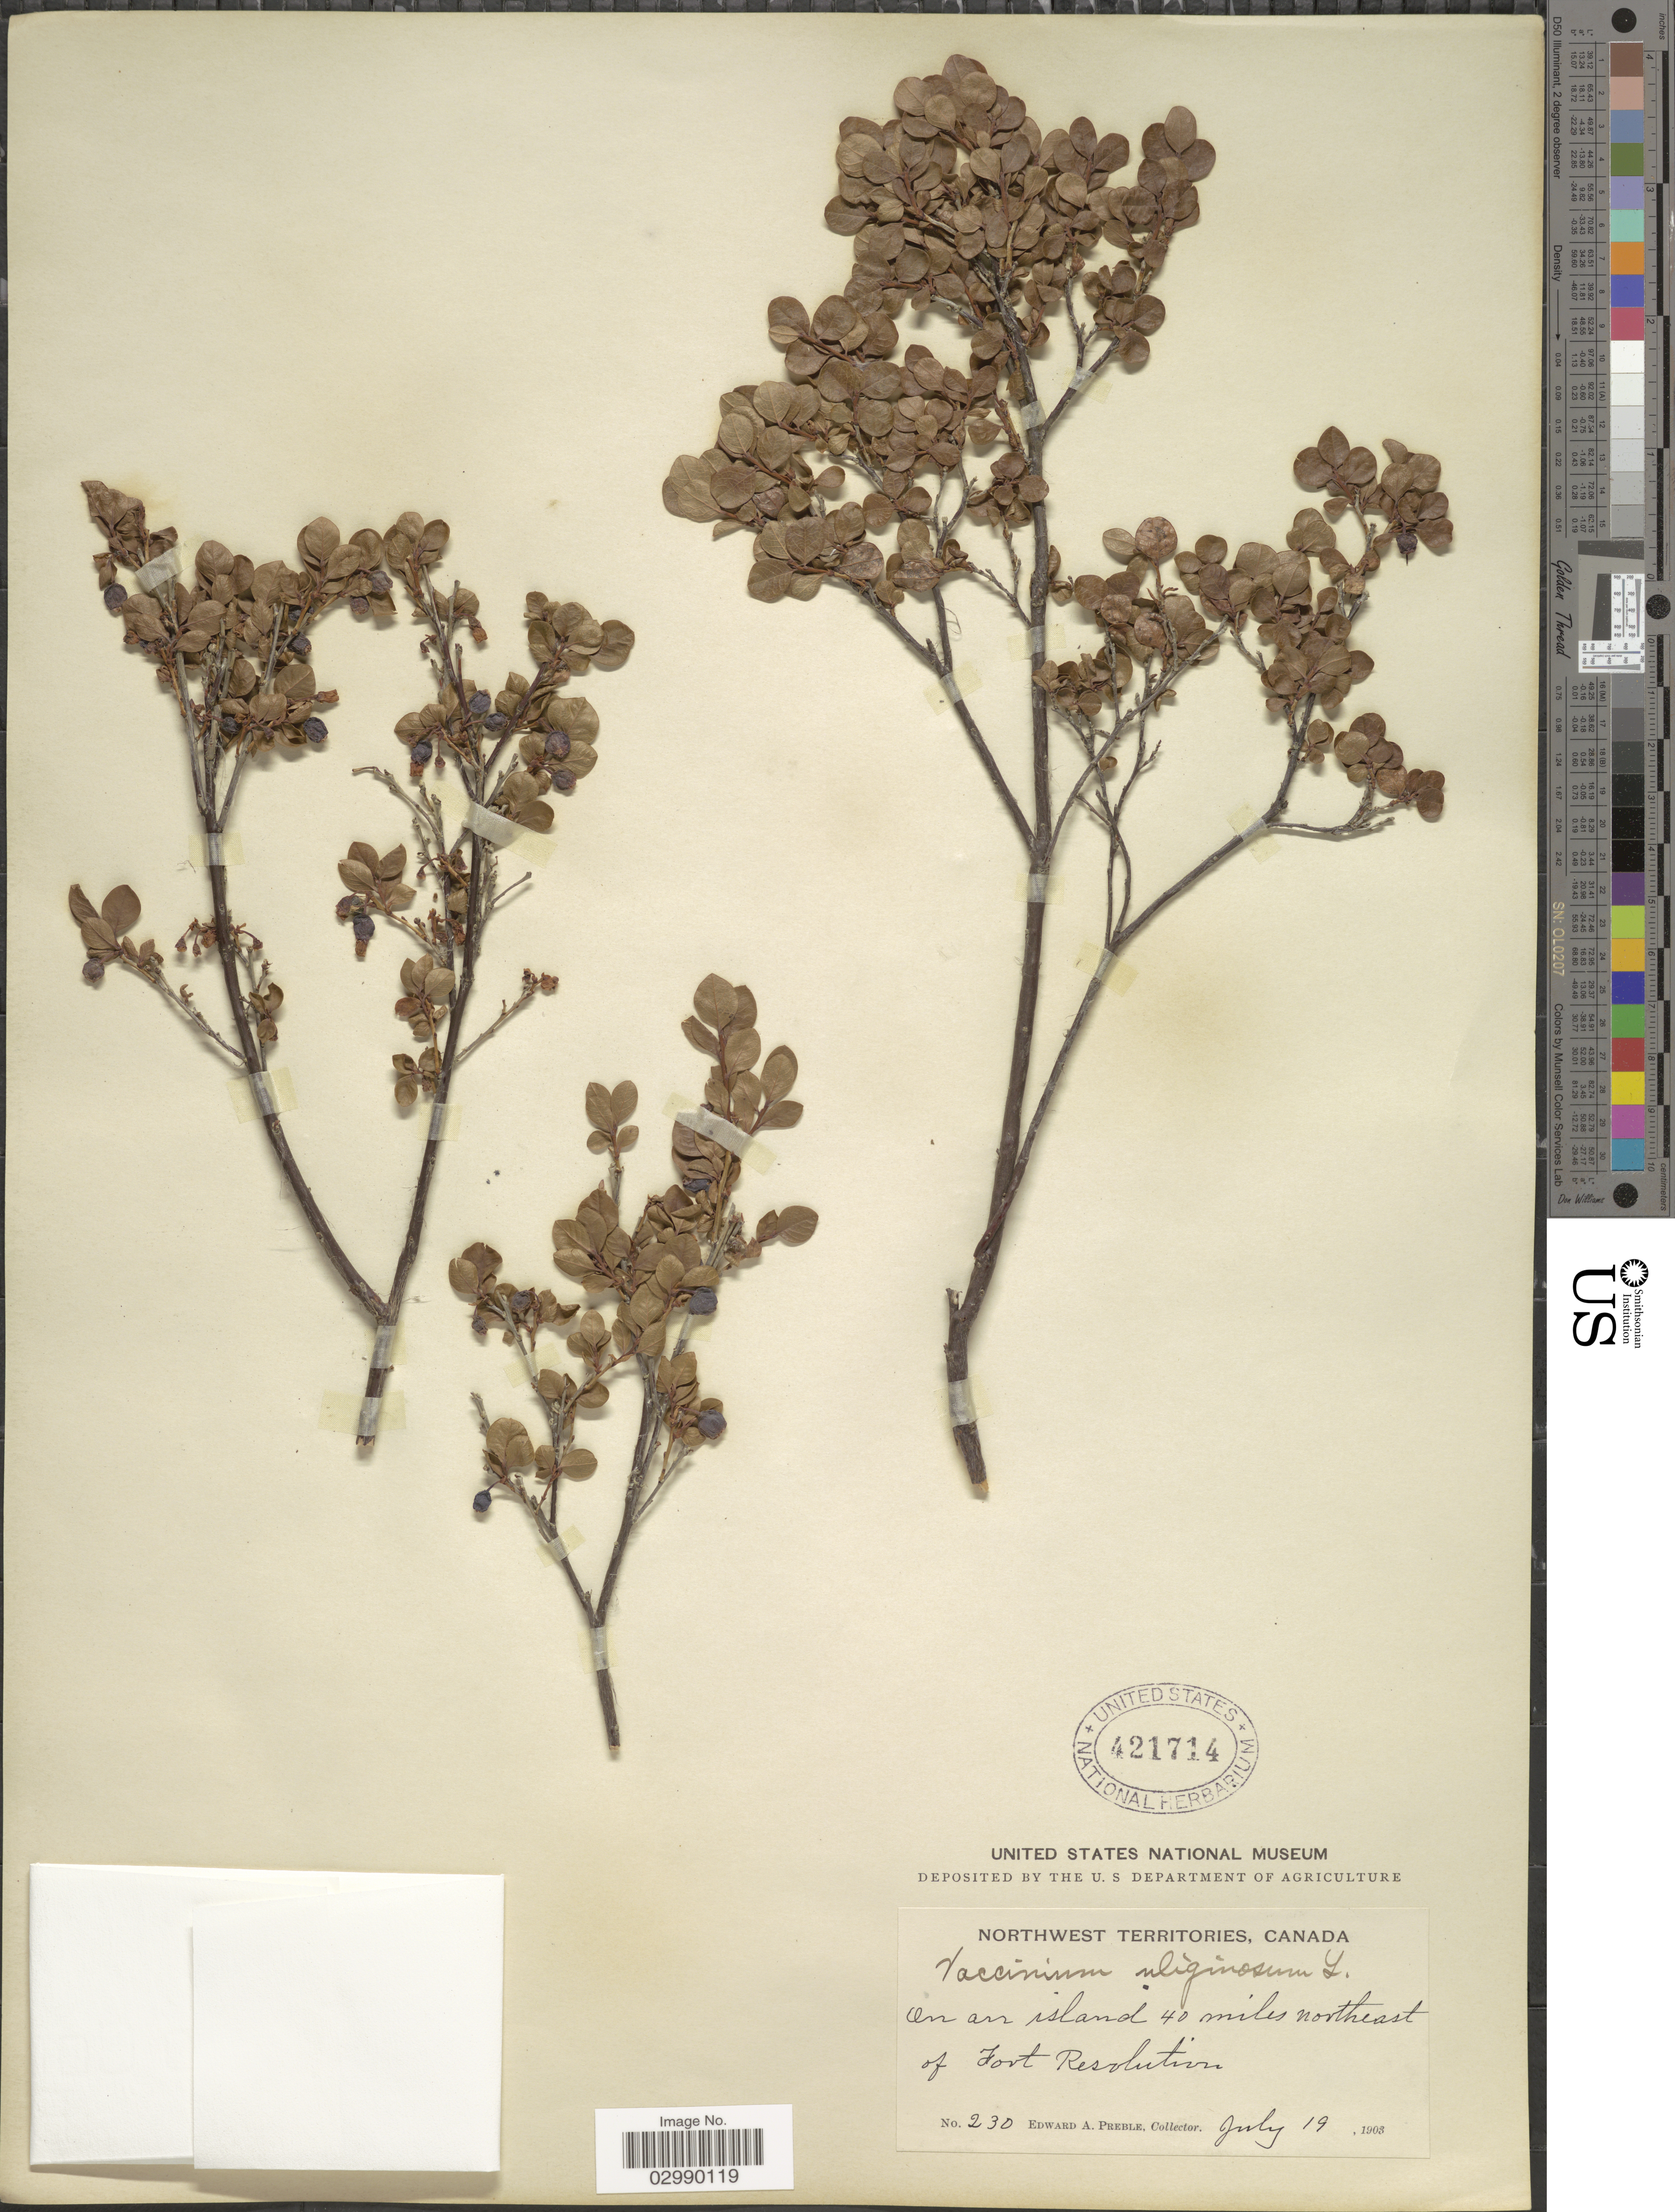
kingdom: Plantae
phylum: Tracheophyta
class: Magnoliopsida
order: Ericales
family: Ericaceae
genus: Vaccinium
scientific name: Vaccinium uliginosum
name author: L.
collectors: E. Preble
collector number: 230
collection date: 1903-07-19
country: Canada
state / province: Northwest Territories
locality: On an island 40 miles northeast of Fort Resolution.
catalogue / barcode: US 421714